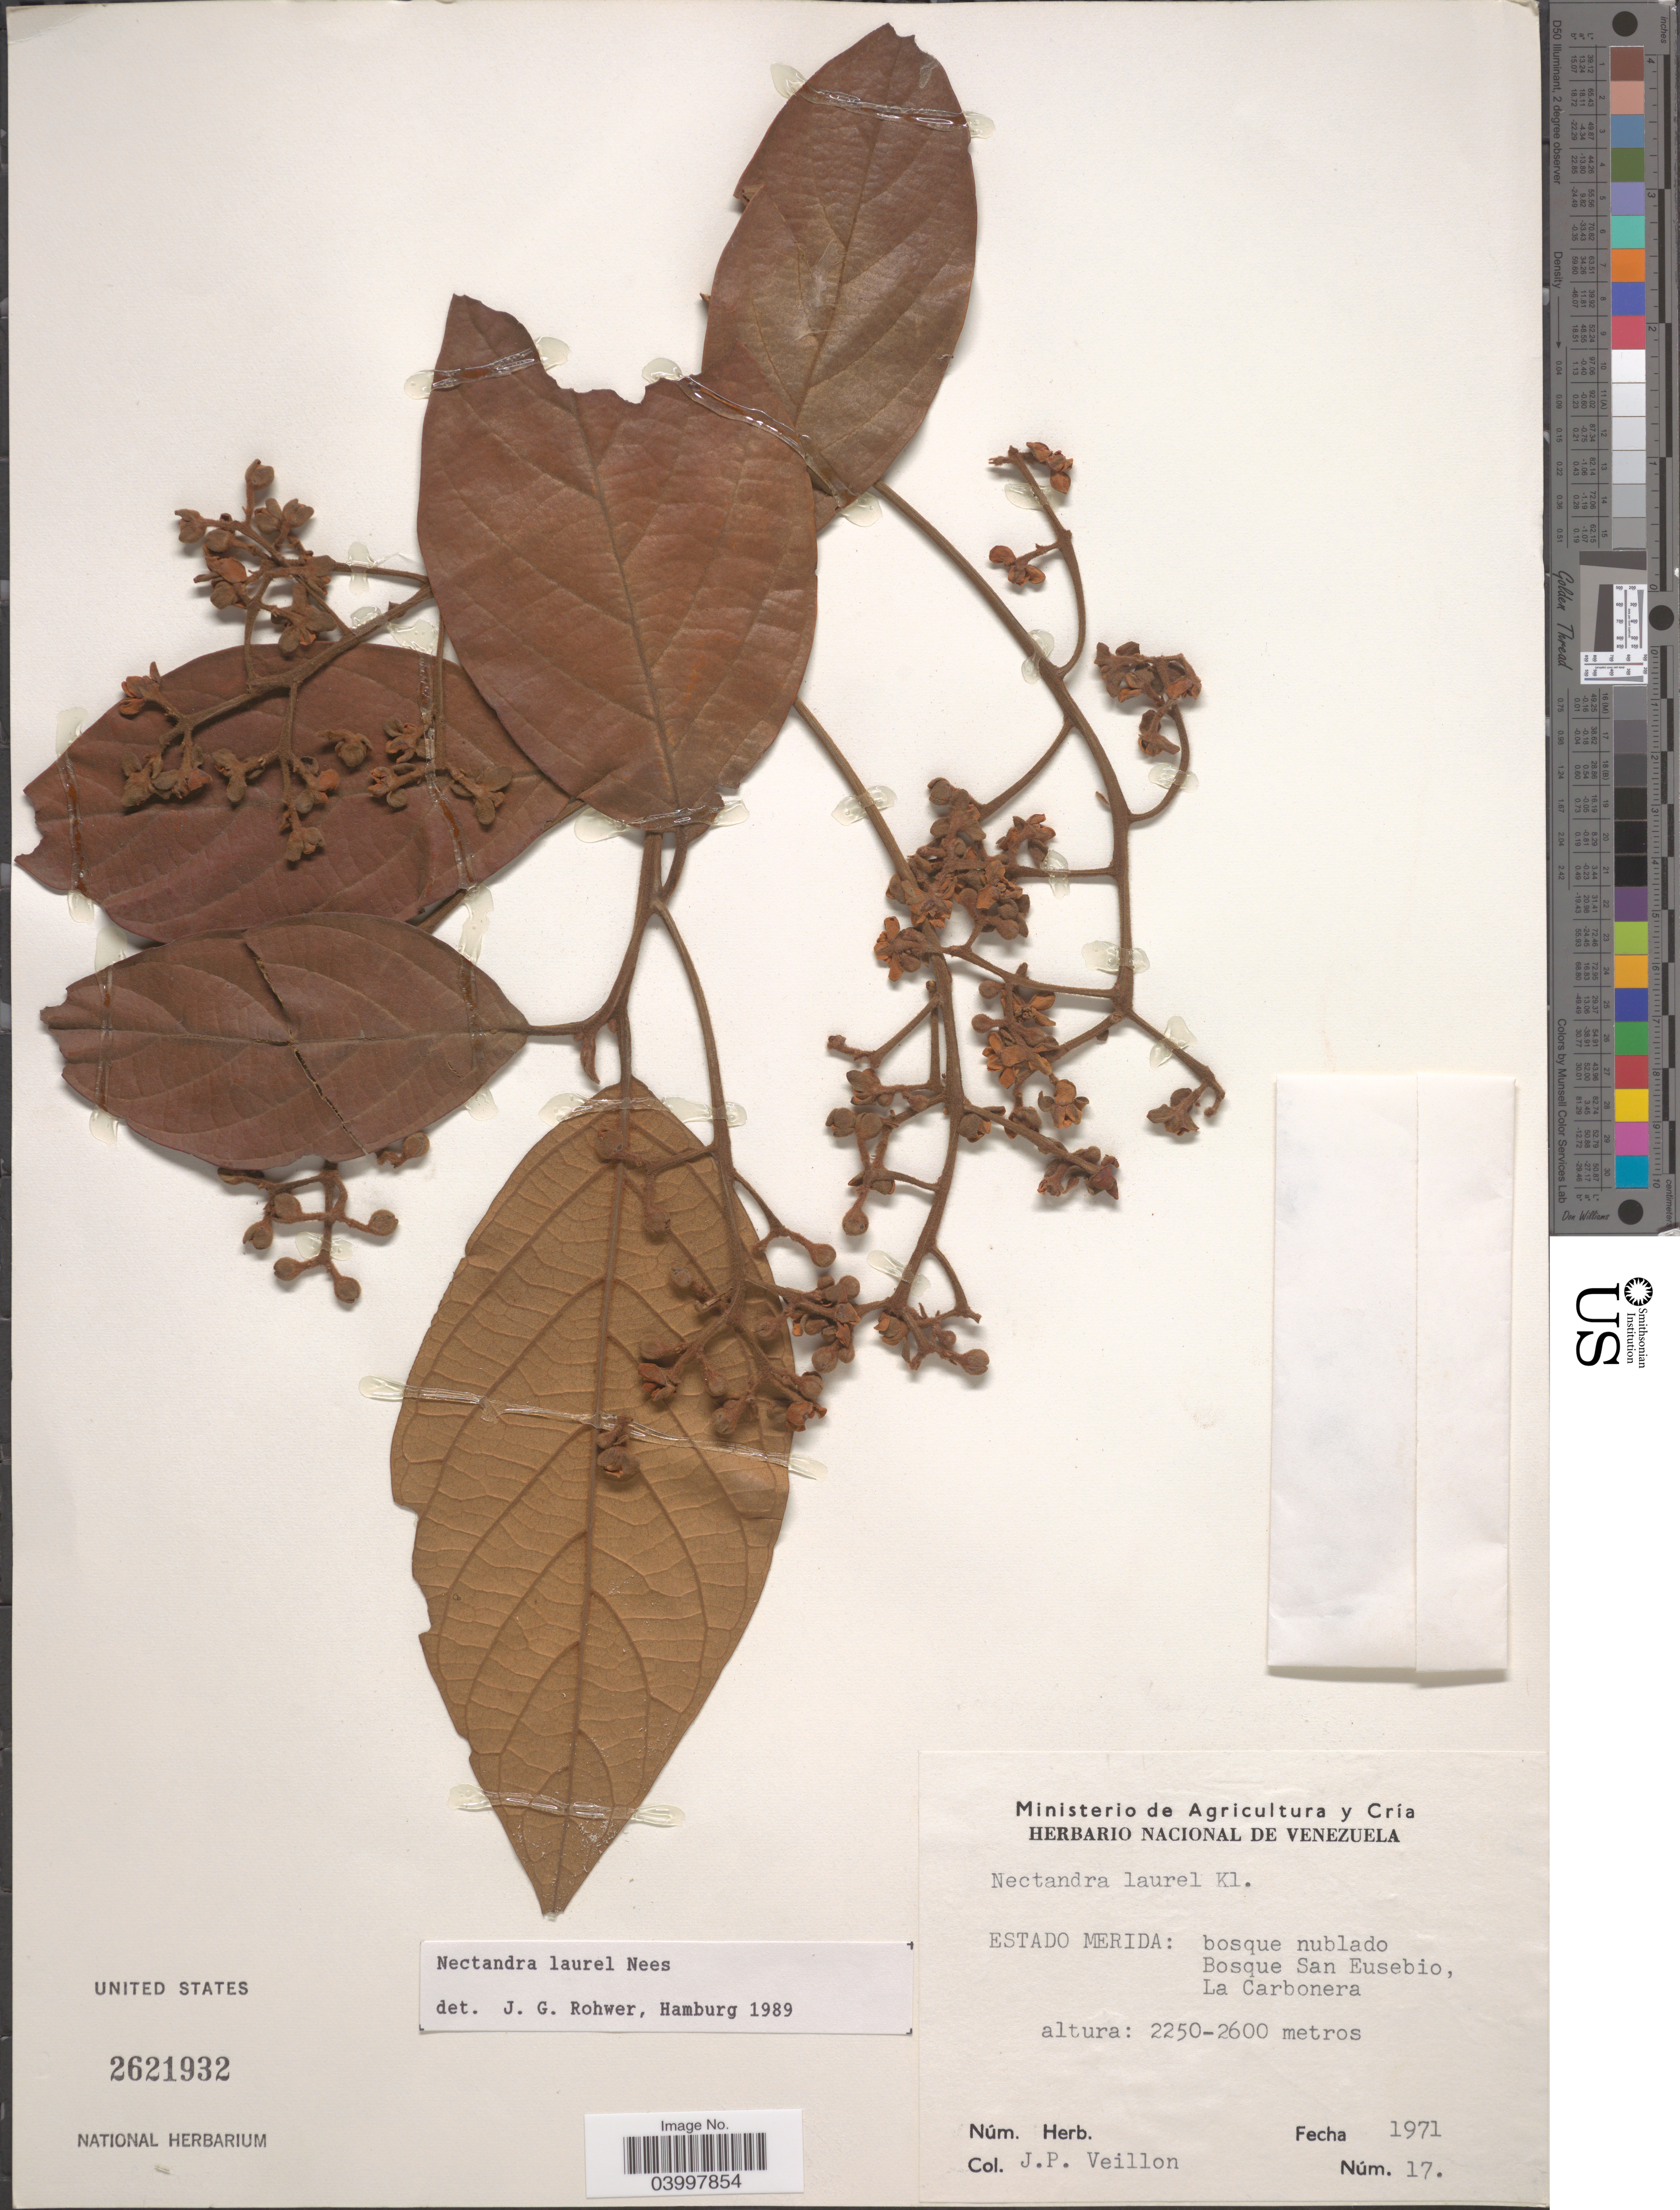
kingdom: Plantae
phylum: Tracheophyta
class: Magnoliopsida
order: Laurales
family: Lauraceae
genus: Nectandra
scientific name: Nectandra laurel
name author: Nees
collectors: J. Veillon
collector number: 17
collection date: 1971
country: Venezuela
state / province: Merida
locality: Bosque nublado. Bosque San Eusebio, La Carbonera.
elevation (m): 2250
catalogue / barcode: US 2621932